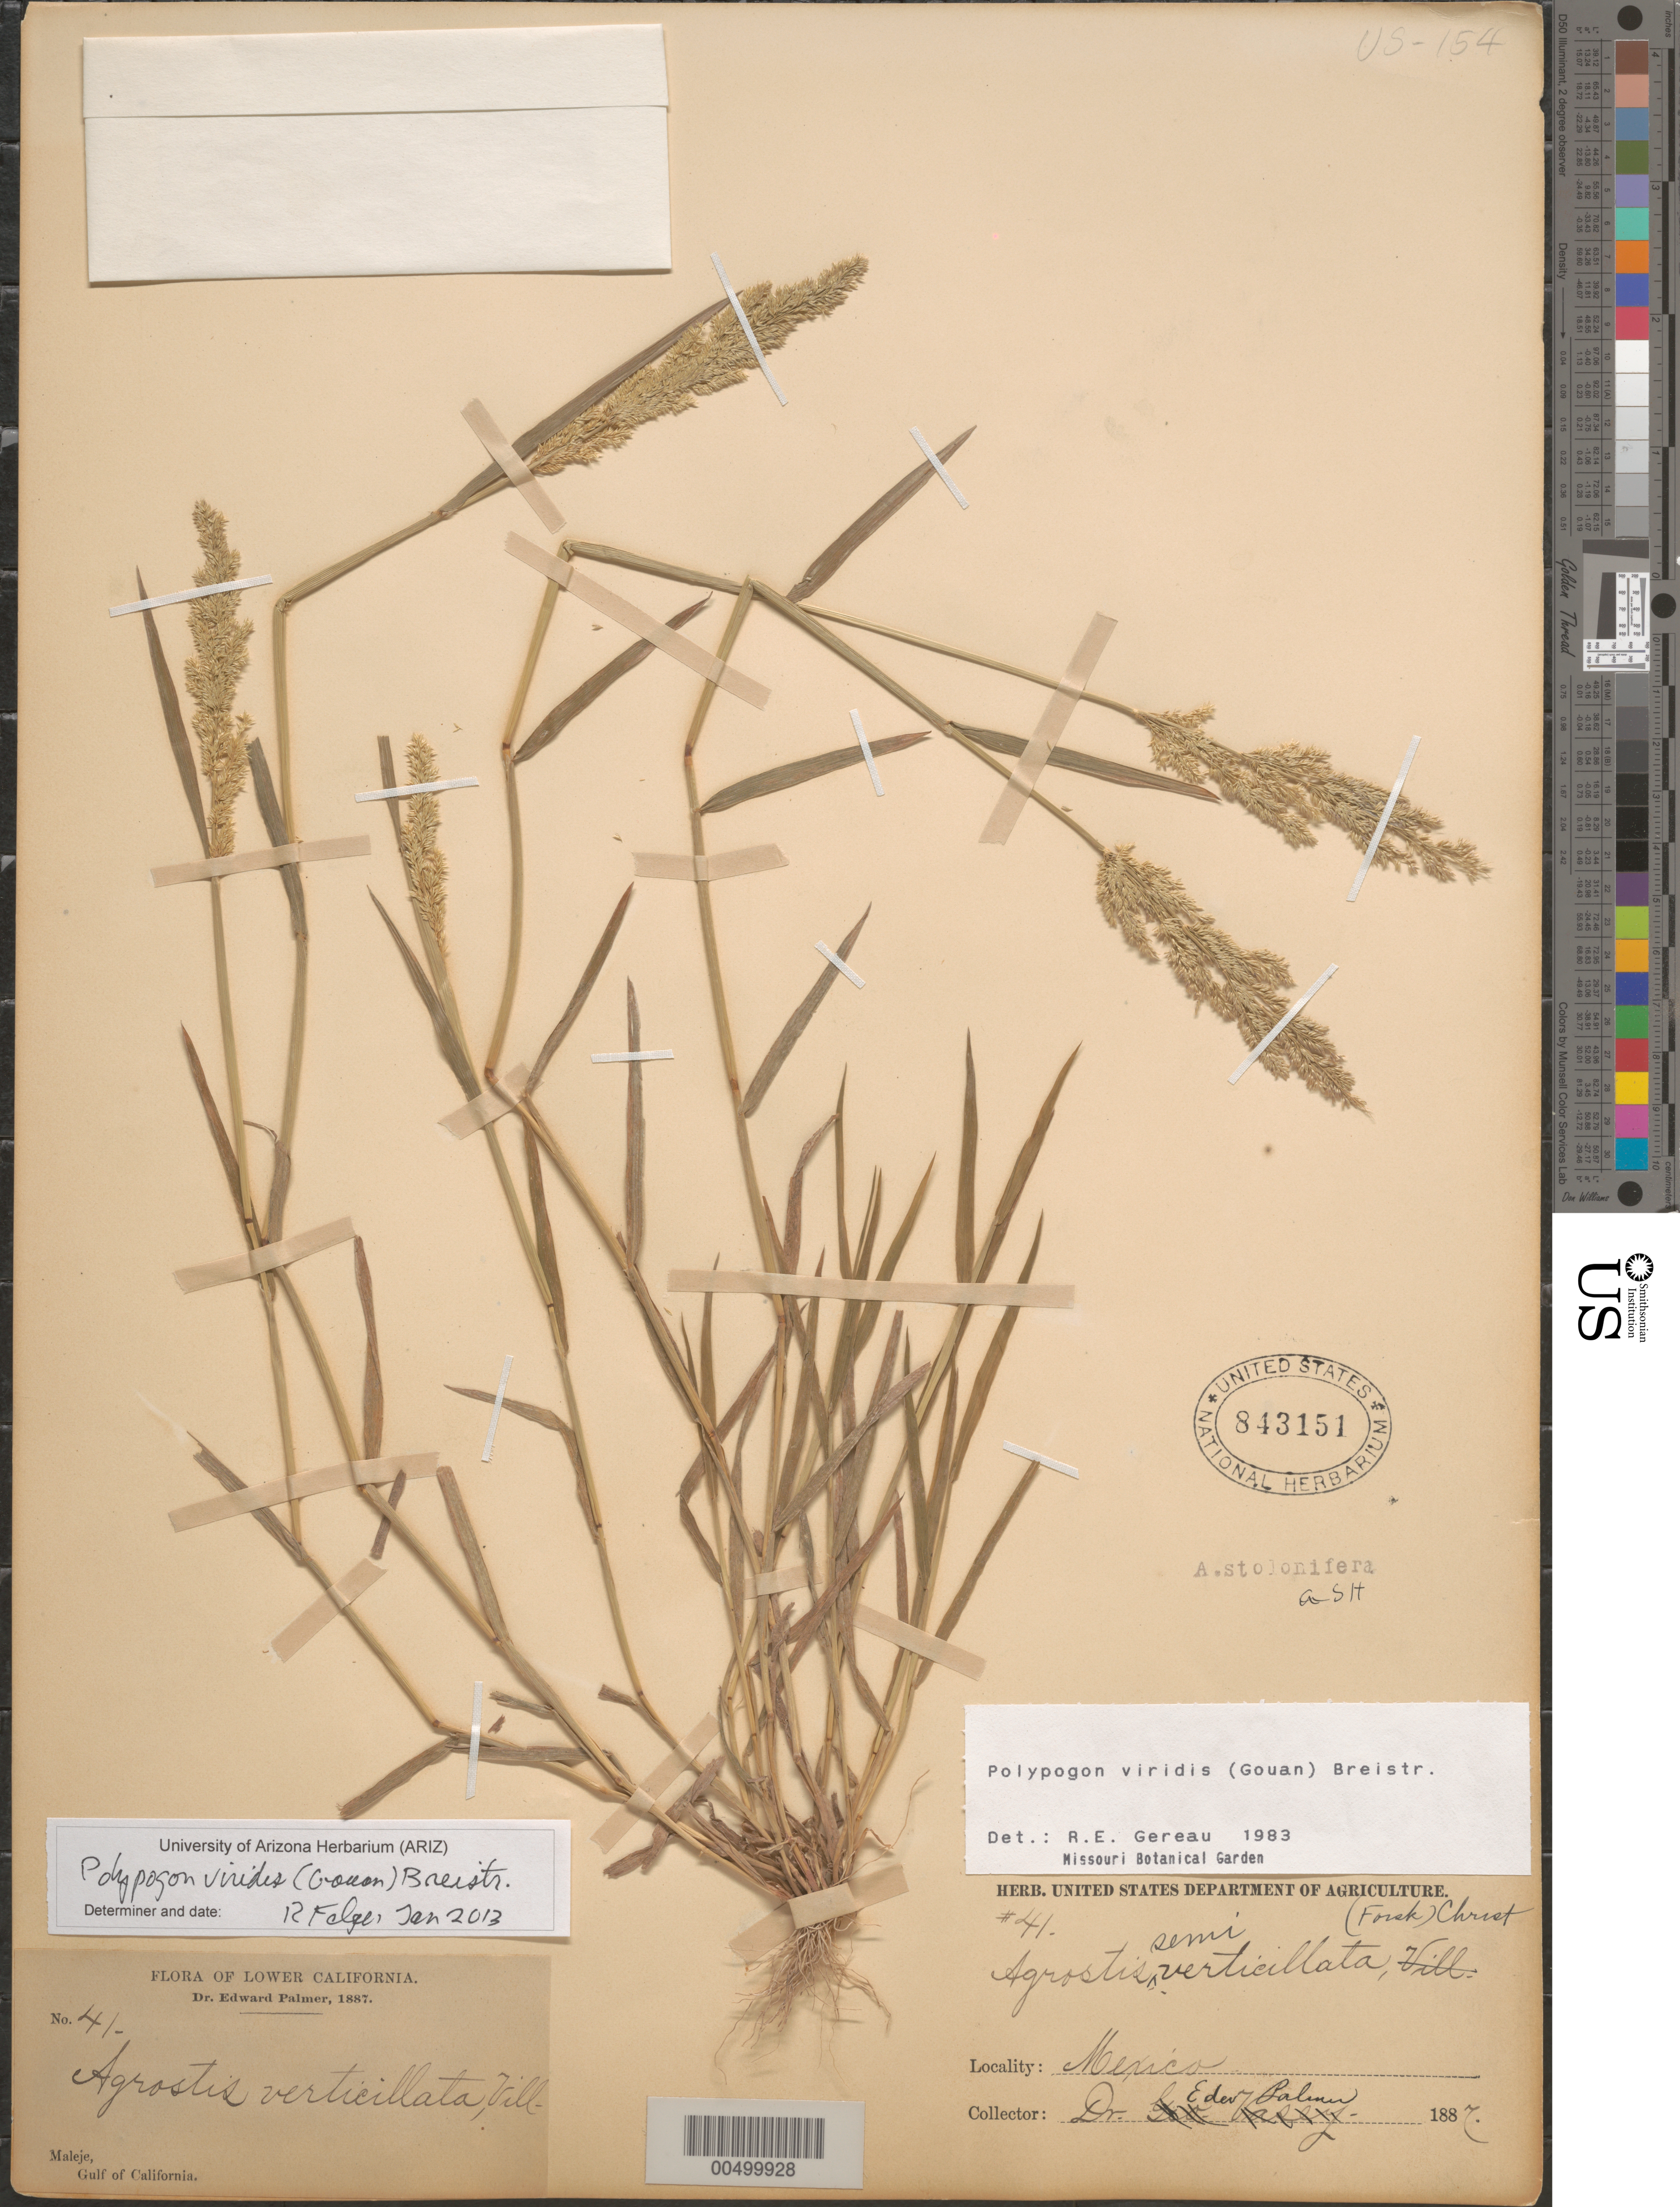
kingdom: Plantae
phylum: Tracheophyta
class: Liliopsida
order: Poales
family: Poaceae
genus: Polypogon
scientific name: Polypogon viridis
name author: (Gouan) Breistroffer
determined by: Gereau, R. E.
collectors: E. Palmer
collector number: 41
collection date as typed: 1887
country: Mexico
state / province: Baja California Sur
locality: Gulf of California, Maleje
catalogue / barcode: US 843151